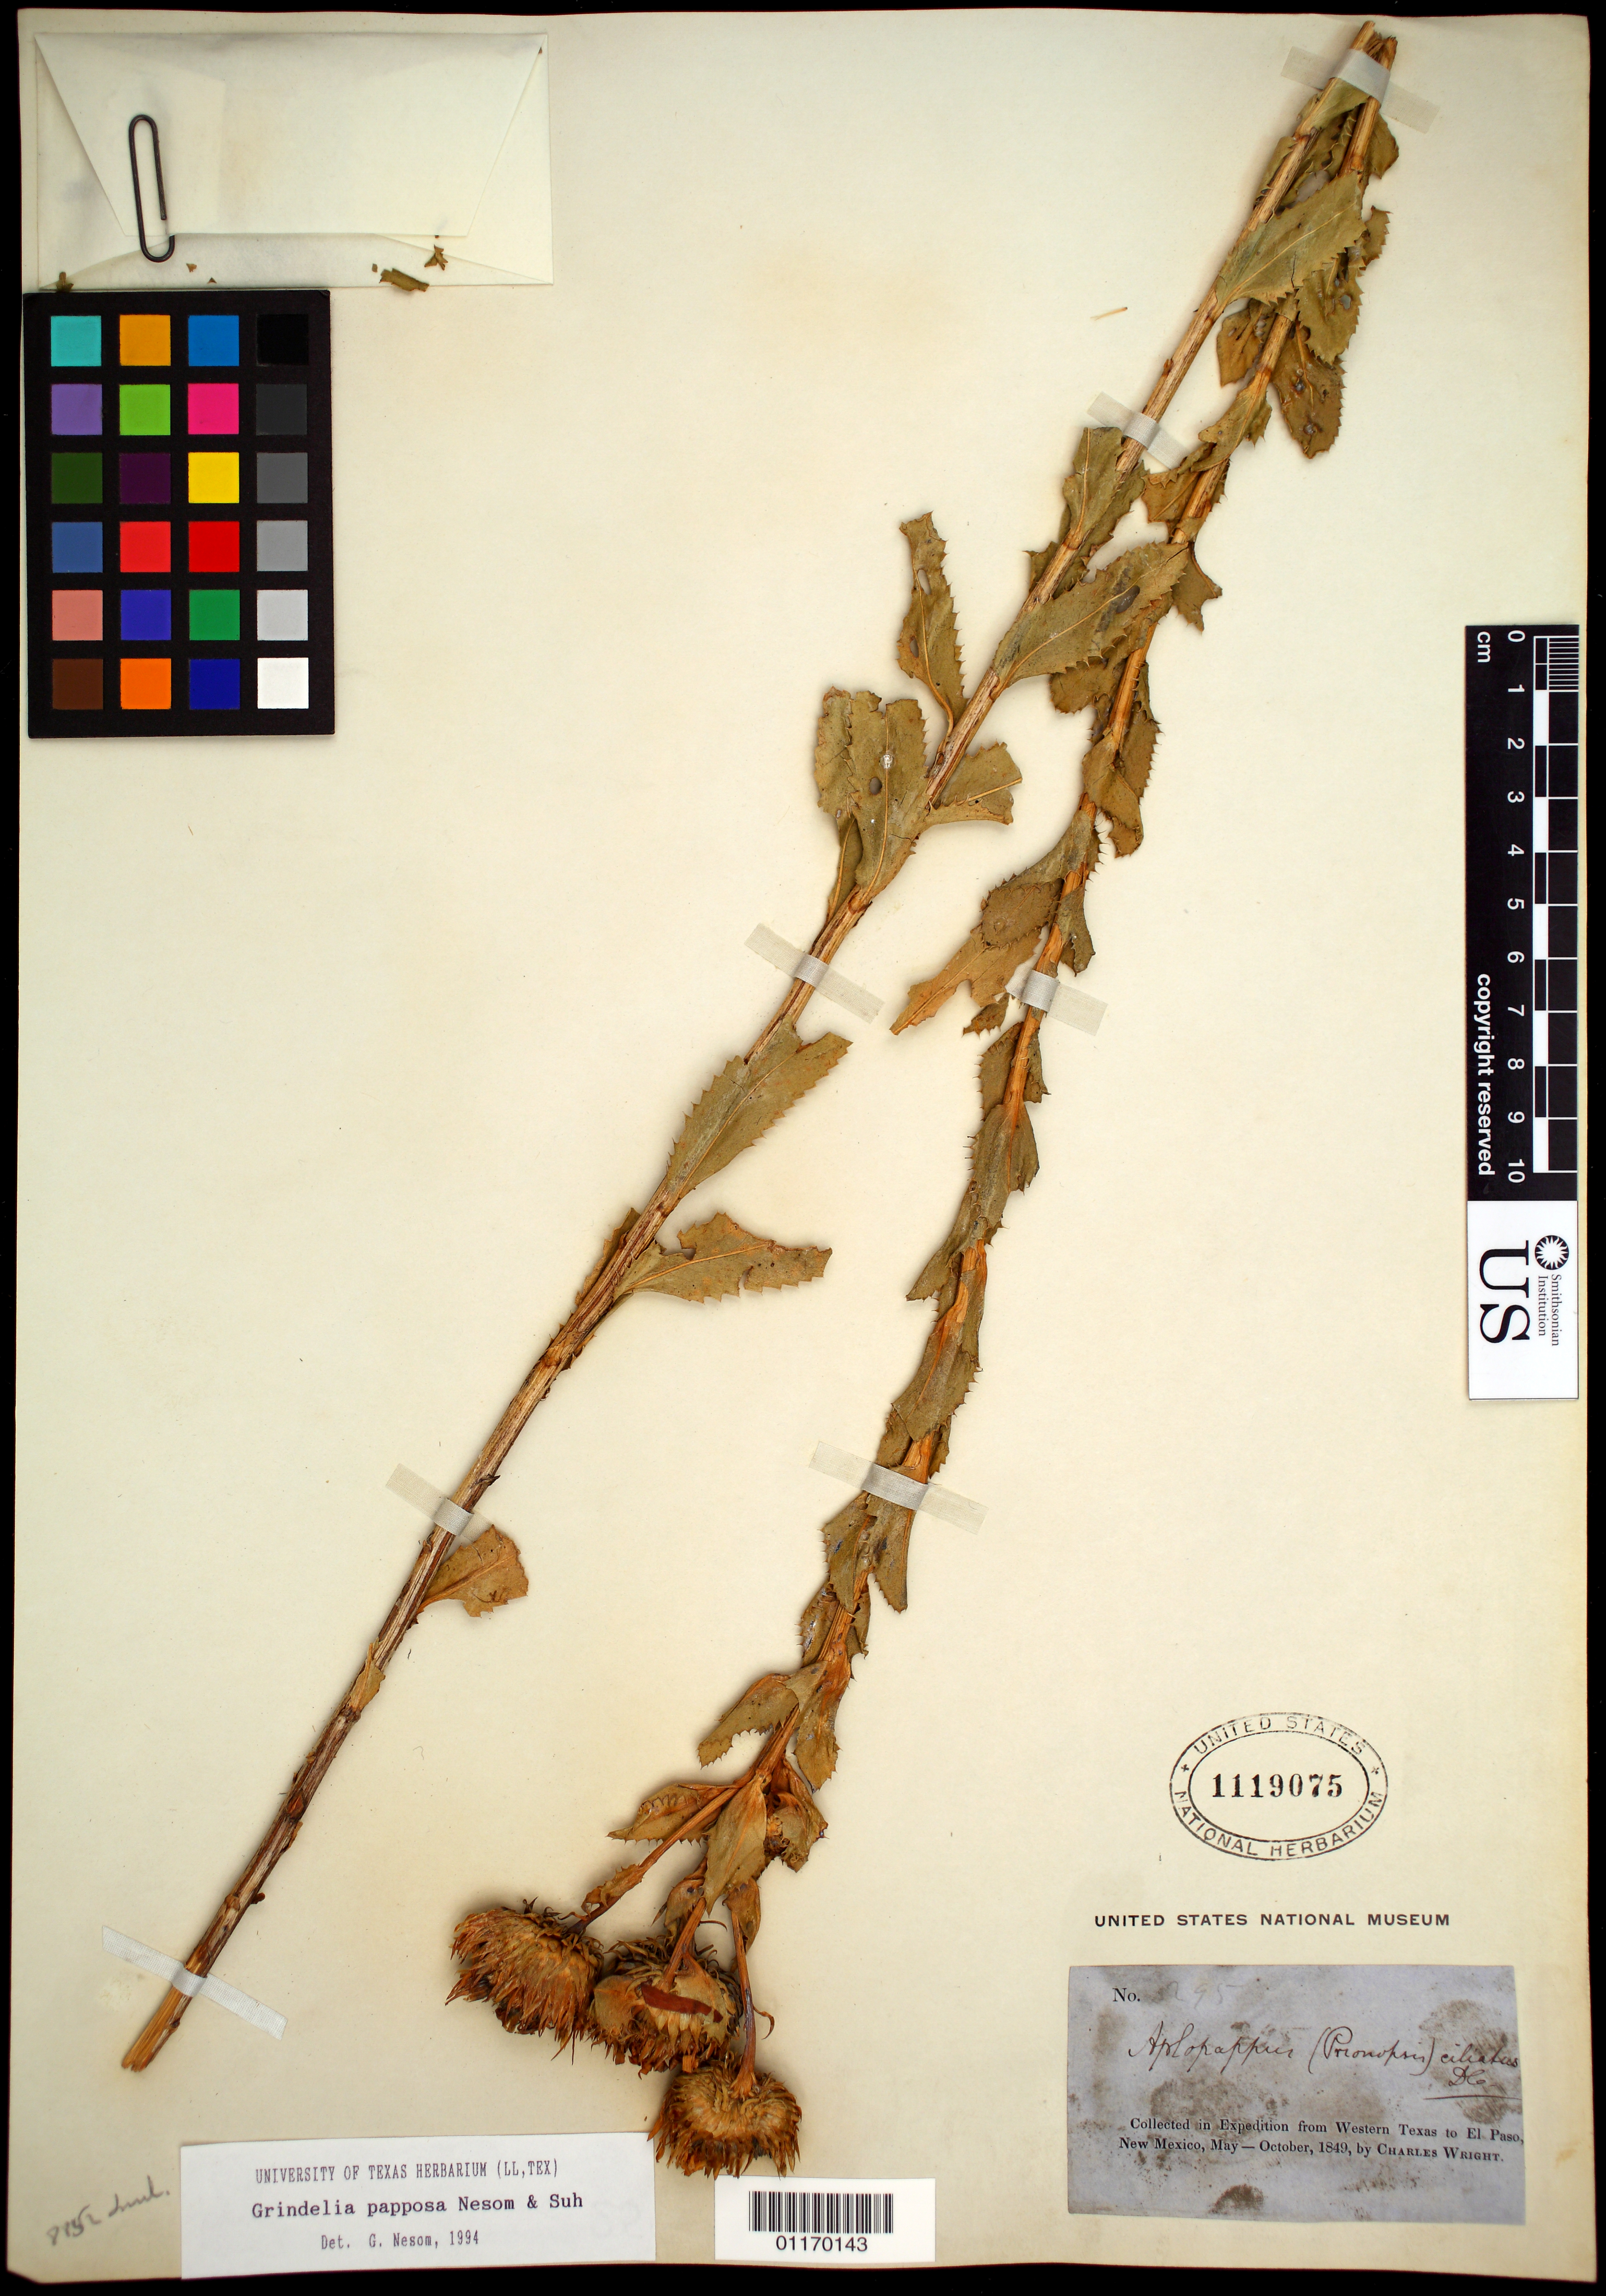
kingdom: Plantae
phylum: Tracheophyta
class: Magnoliopsida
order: Asterales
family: Asteraceae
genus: Grindelia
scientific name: Grindelia papposa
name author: G.L. Nesom & Suh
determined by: Nesom, Guy L.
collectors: C. Wright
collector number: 295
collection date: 1849-05/1849-10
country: United States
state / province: New Mexico / Texas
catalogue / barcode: US 1119075